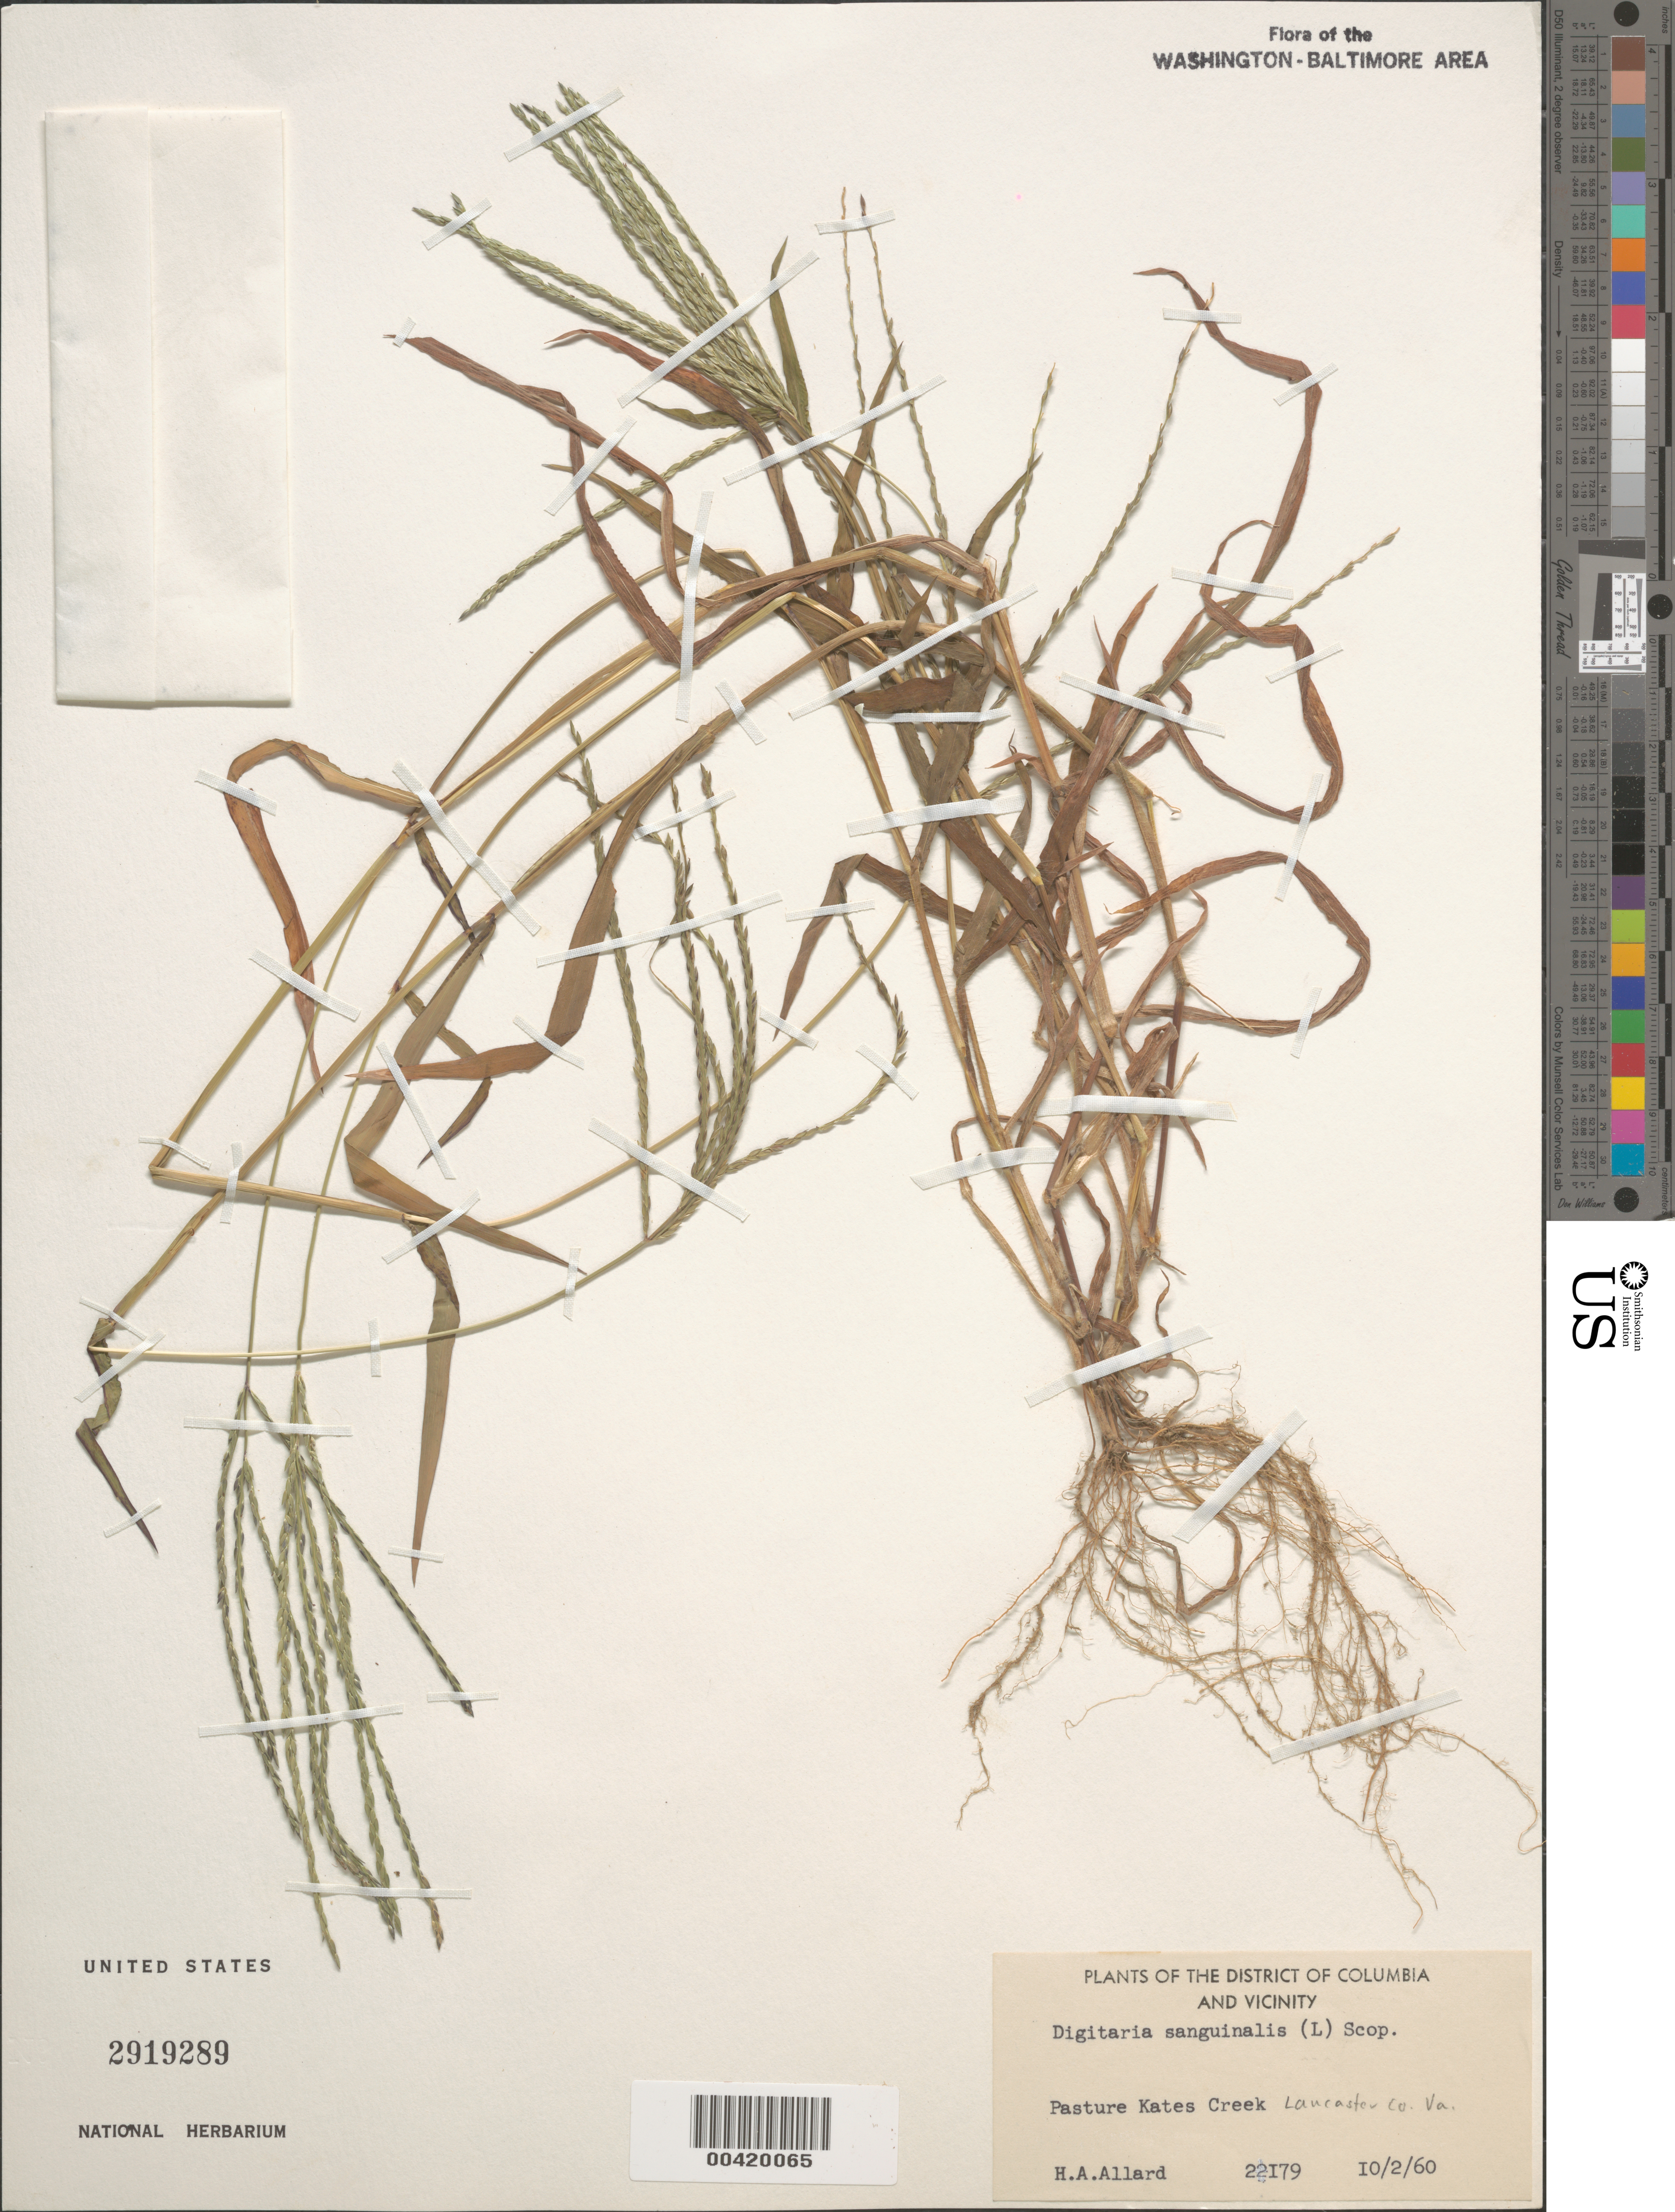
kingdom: Plantae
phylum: Tracheophyta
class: Liliopsida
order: Poales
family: Poaceae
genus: Digitaria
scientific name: Digitaria sanguinalis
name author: (L.) Scop.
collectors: H. A. Allard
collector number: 22179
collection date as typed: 02 Oct 1960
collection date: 1960-10-02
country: United States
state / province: Virginia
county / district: Lancaster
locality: Kates Creek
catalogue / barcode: US 2919289